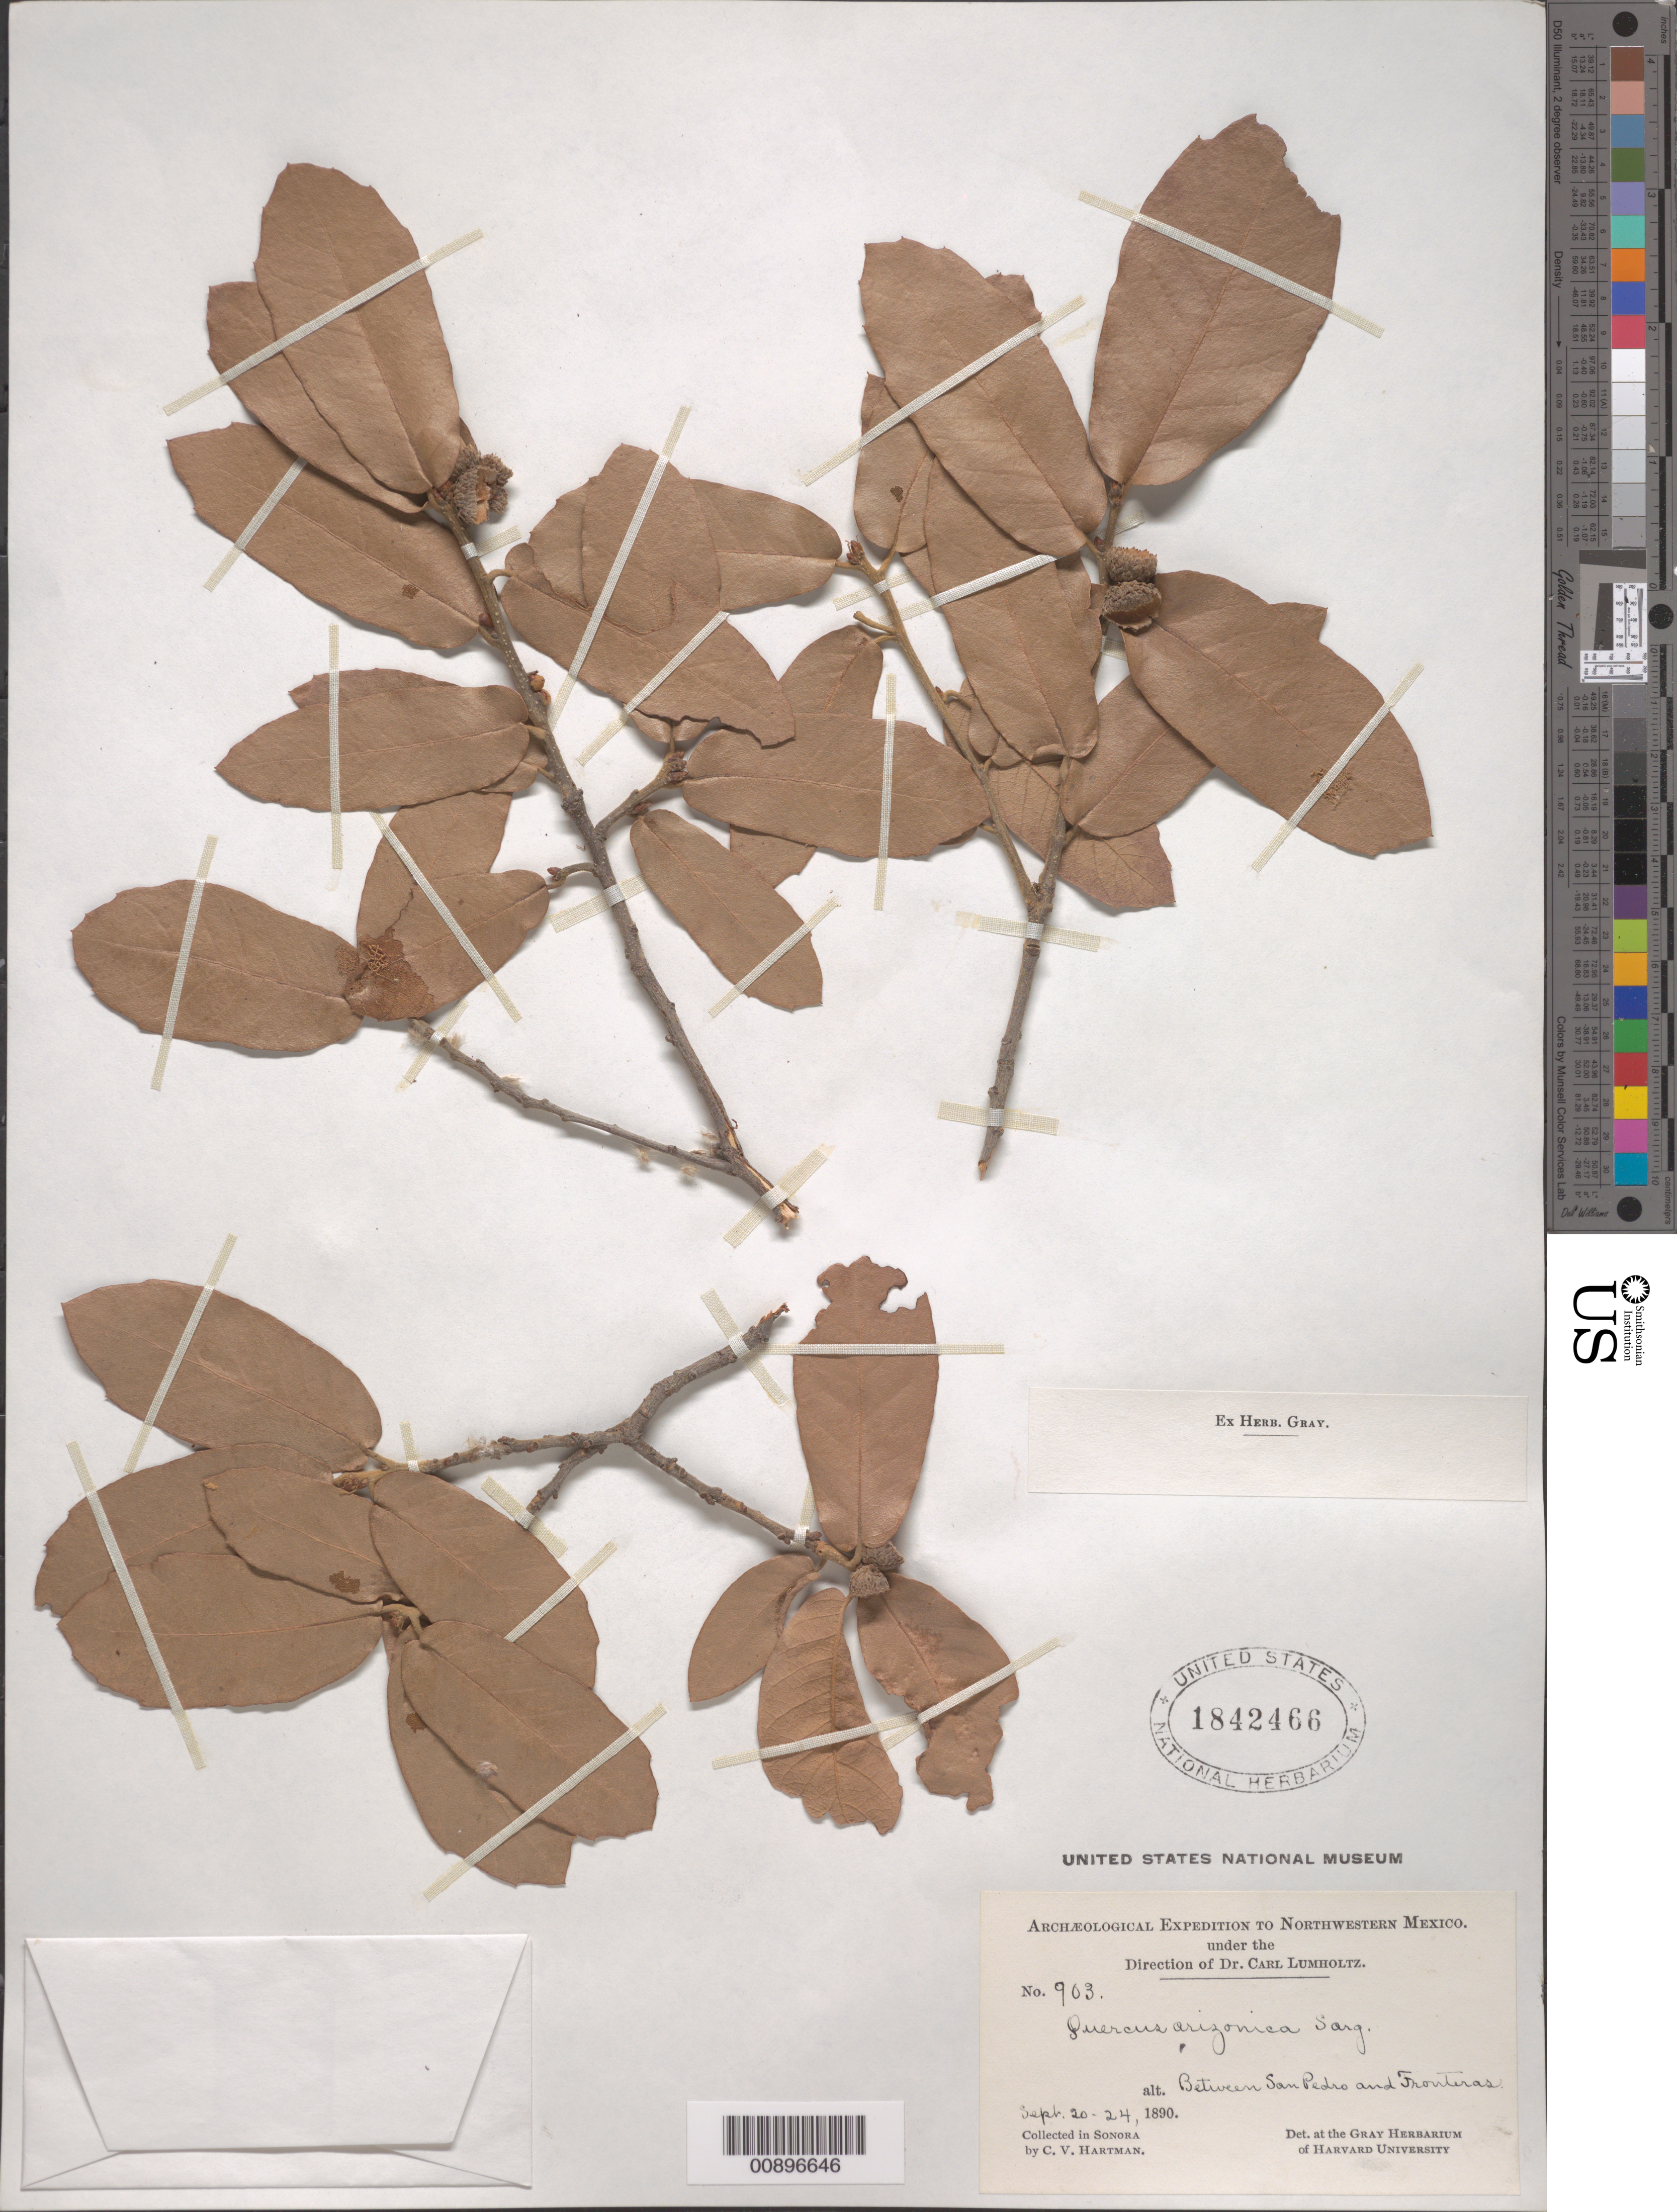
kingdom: Plantae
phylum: Tracheophyta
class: Magnoliopsida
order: Fagales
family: Fagaceae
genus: Quercus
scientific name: Quercus arizonica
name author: Sarg.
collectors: C. V. Hartman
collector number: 903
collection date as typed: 20 Sep 1890 to 24 Sep 1890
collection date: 1890-09-20/1890-09-24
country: Mexico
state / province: Sonora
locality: Between San Pedro and Fronteras. Sonora.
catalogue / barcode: US 1842466